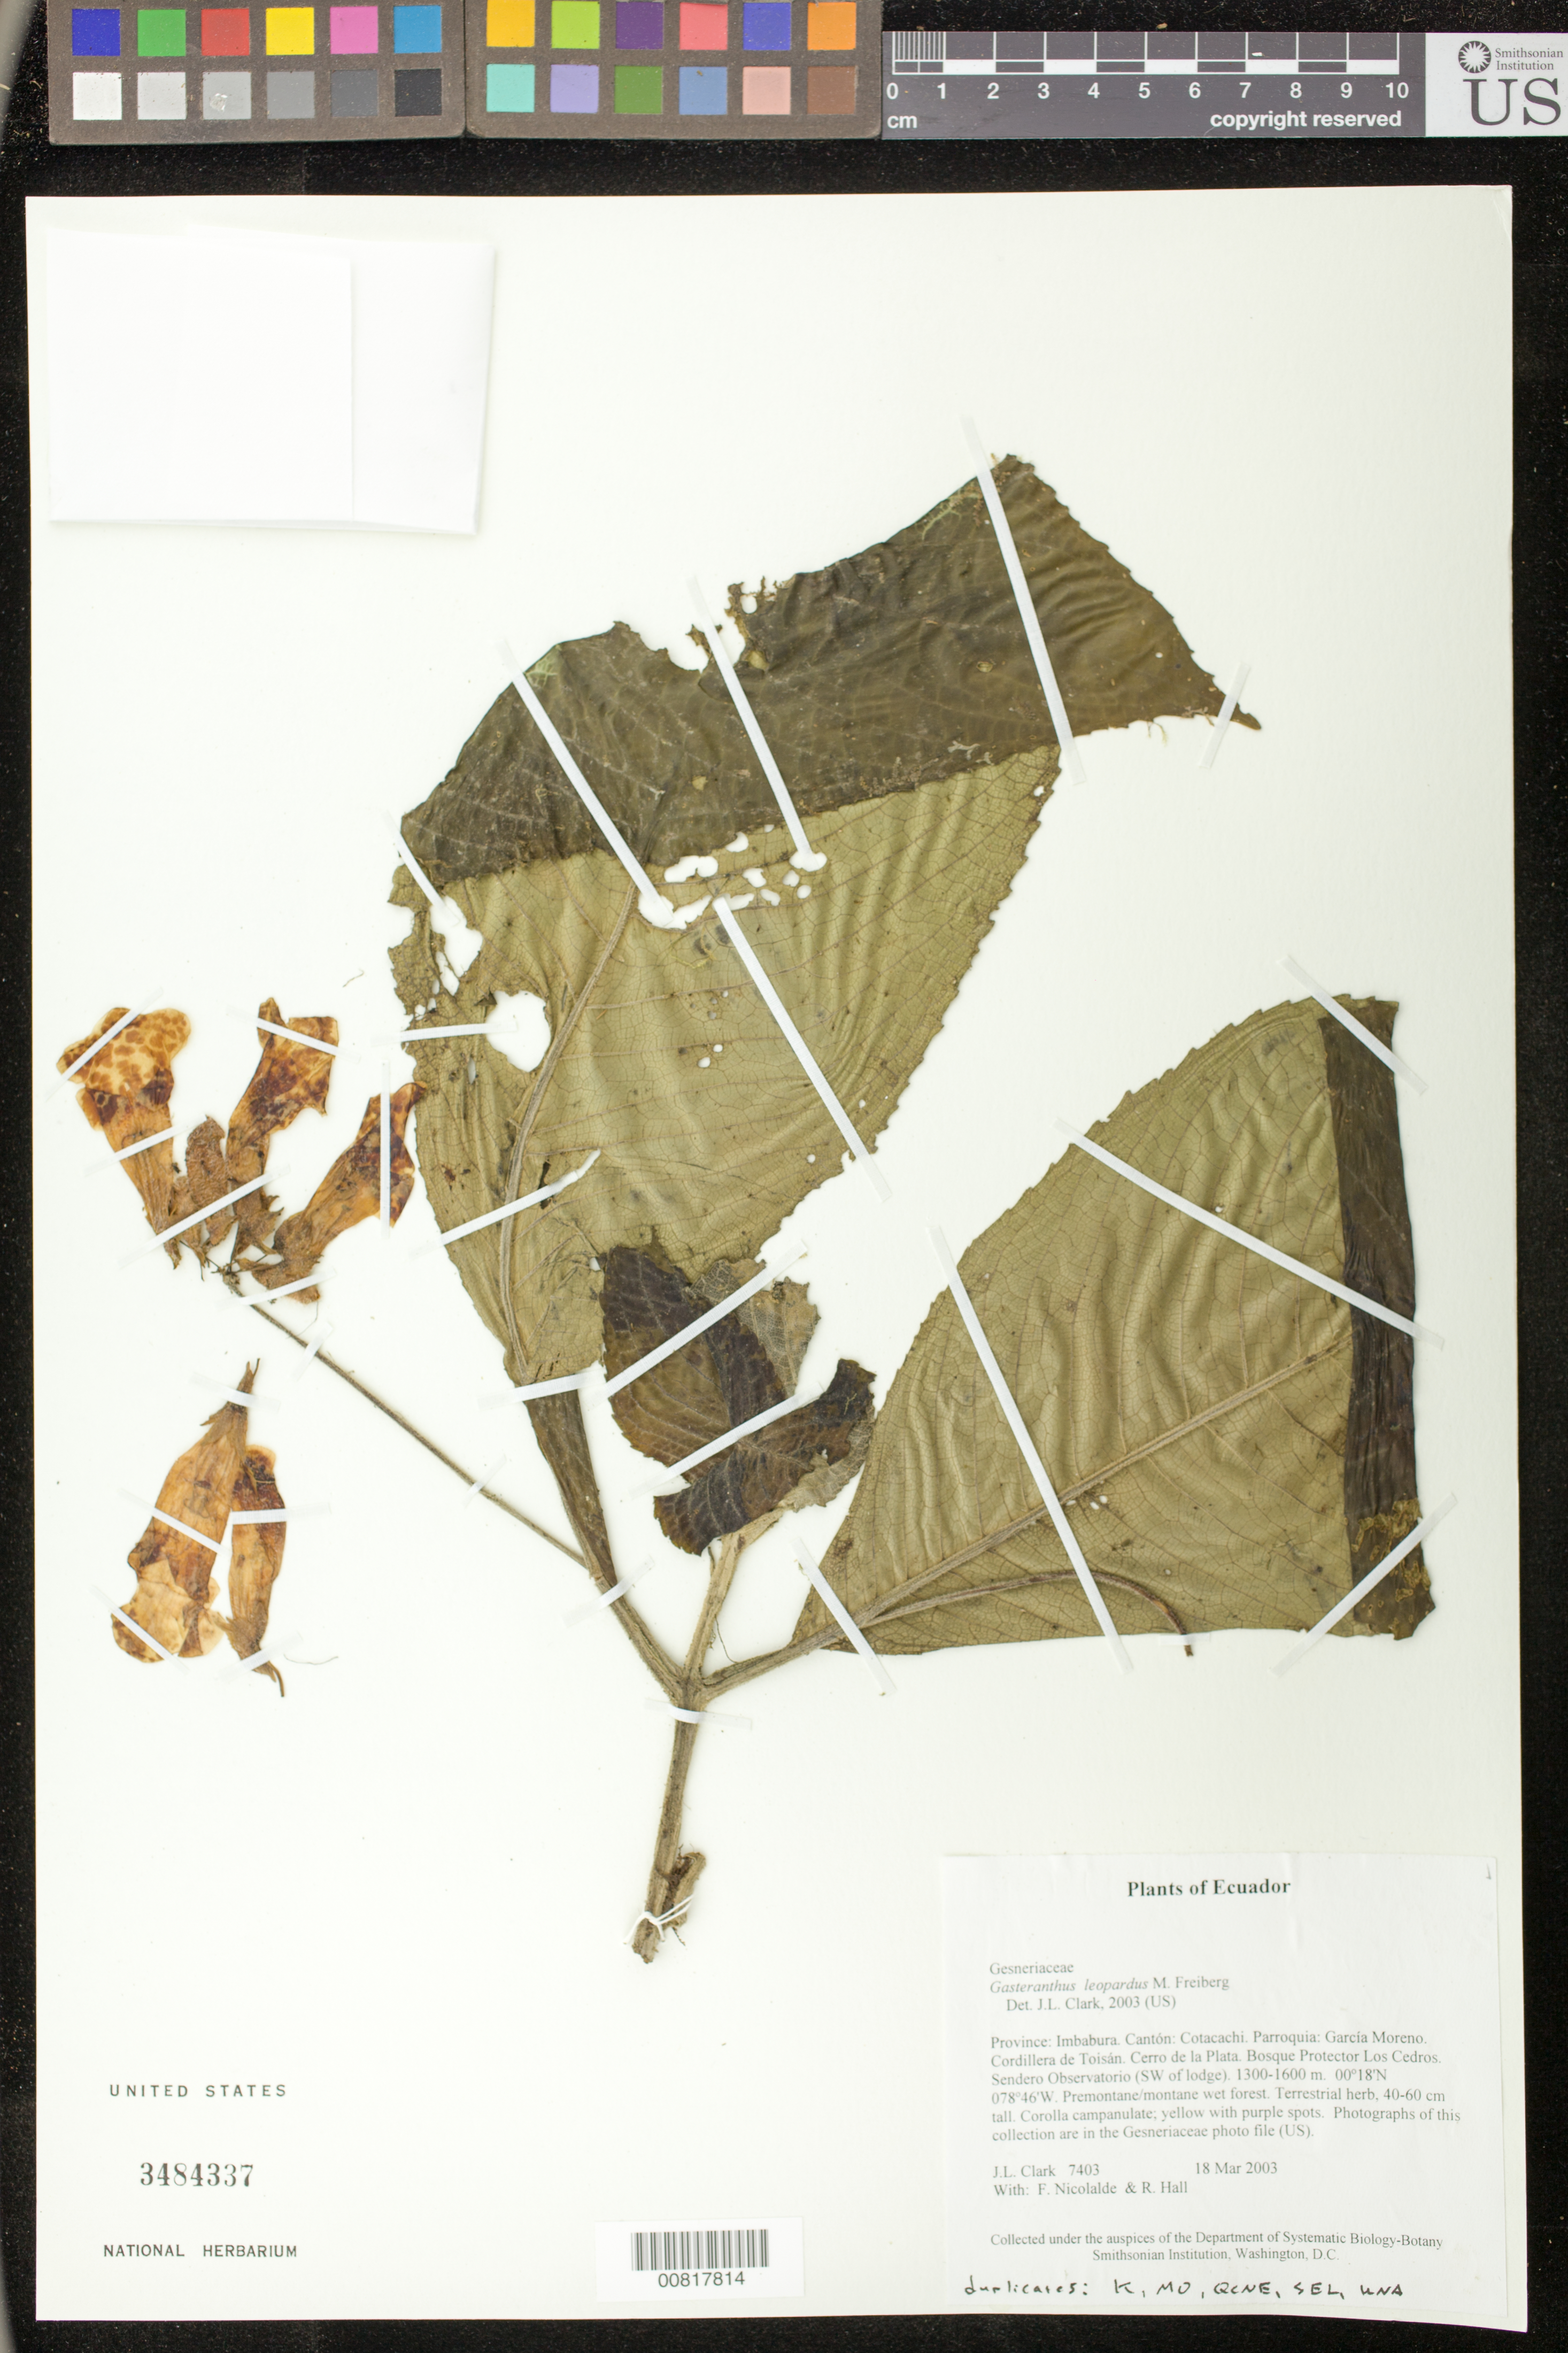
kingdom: Plantae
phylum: Tracheophyta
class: Magnoliopsida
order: Lamiales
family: Gesneriaceae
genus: Gasteranthus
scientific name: Gasteranthus leopardus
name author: M. Freiberg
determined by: Clark, J. L., (SEL), The Marie Selby Botanical Garden (UNITED STATES)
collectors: J. L. Clark, F. Nicolalde & R. Hall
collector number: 7403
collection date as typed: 18 Mar 2003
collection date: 2003-03-18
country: Ecuador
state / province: Imbabura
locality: Cotacachi. Parroquia: García Moreno. Cordillera de Toisán. Cerro de la Plata. Bosque Protector Los Cedros. Sendero Observatorio (SW of lodge).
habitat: Premontane/montane wet forest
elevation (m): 1300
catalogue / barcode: US 3484337